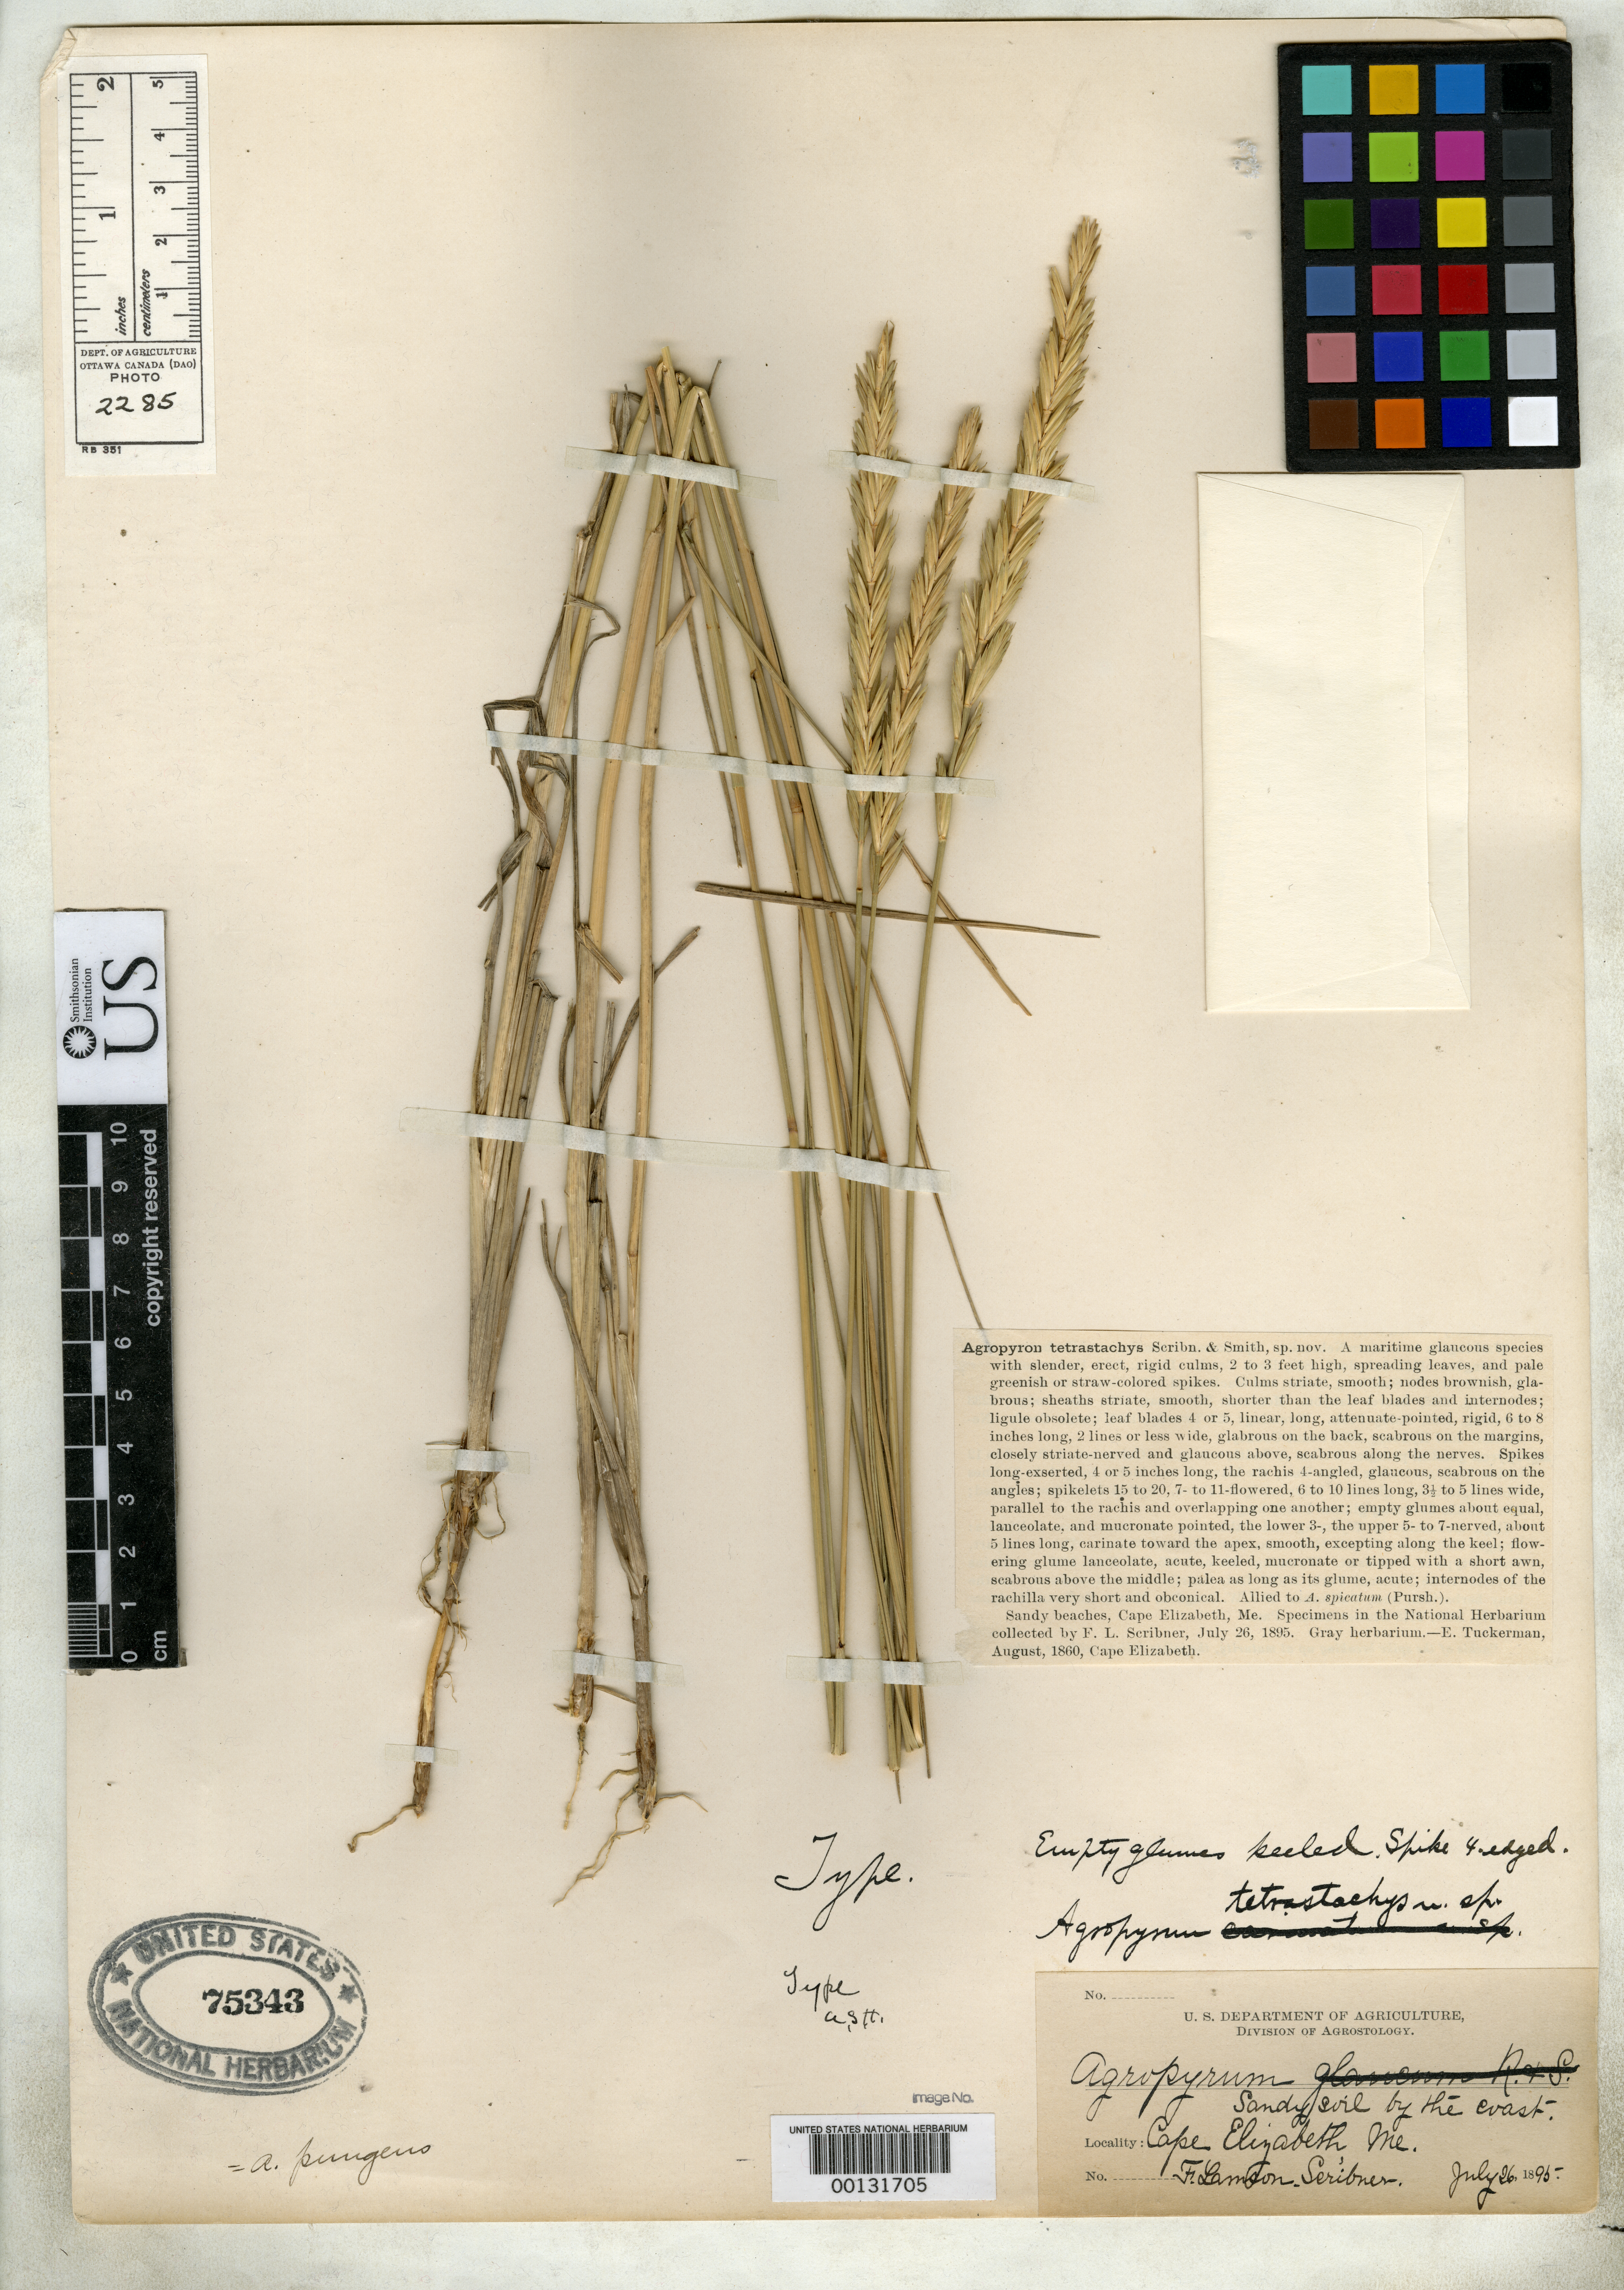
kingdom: Plantae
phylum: Tracheophyta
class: Liliopsida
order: Poales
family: Poaceae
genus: Agropyron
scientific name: Agropyron tetrastachys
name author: Scribn. & J.G. Sm.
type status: Holotype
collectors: F. L. Scribner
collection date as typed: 26 Jul 1895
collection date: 1895-07-26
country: United States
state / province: Maine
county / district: Cumberland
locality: Cape Elizabeth.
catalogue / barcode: US 75343